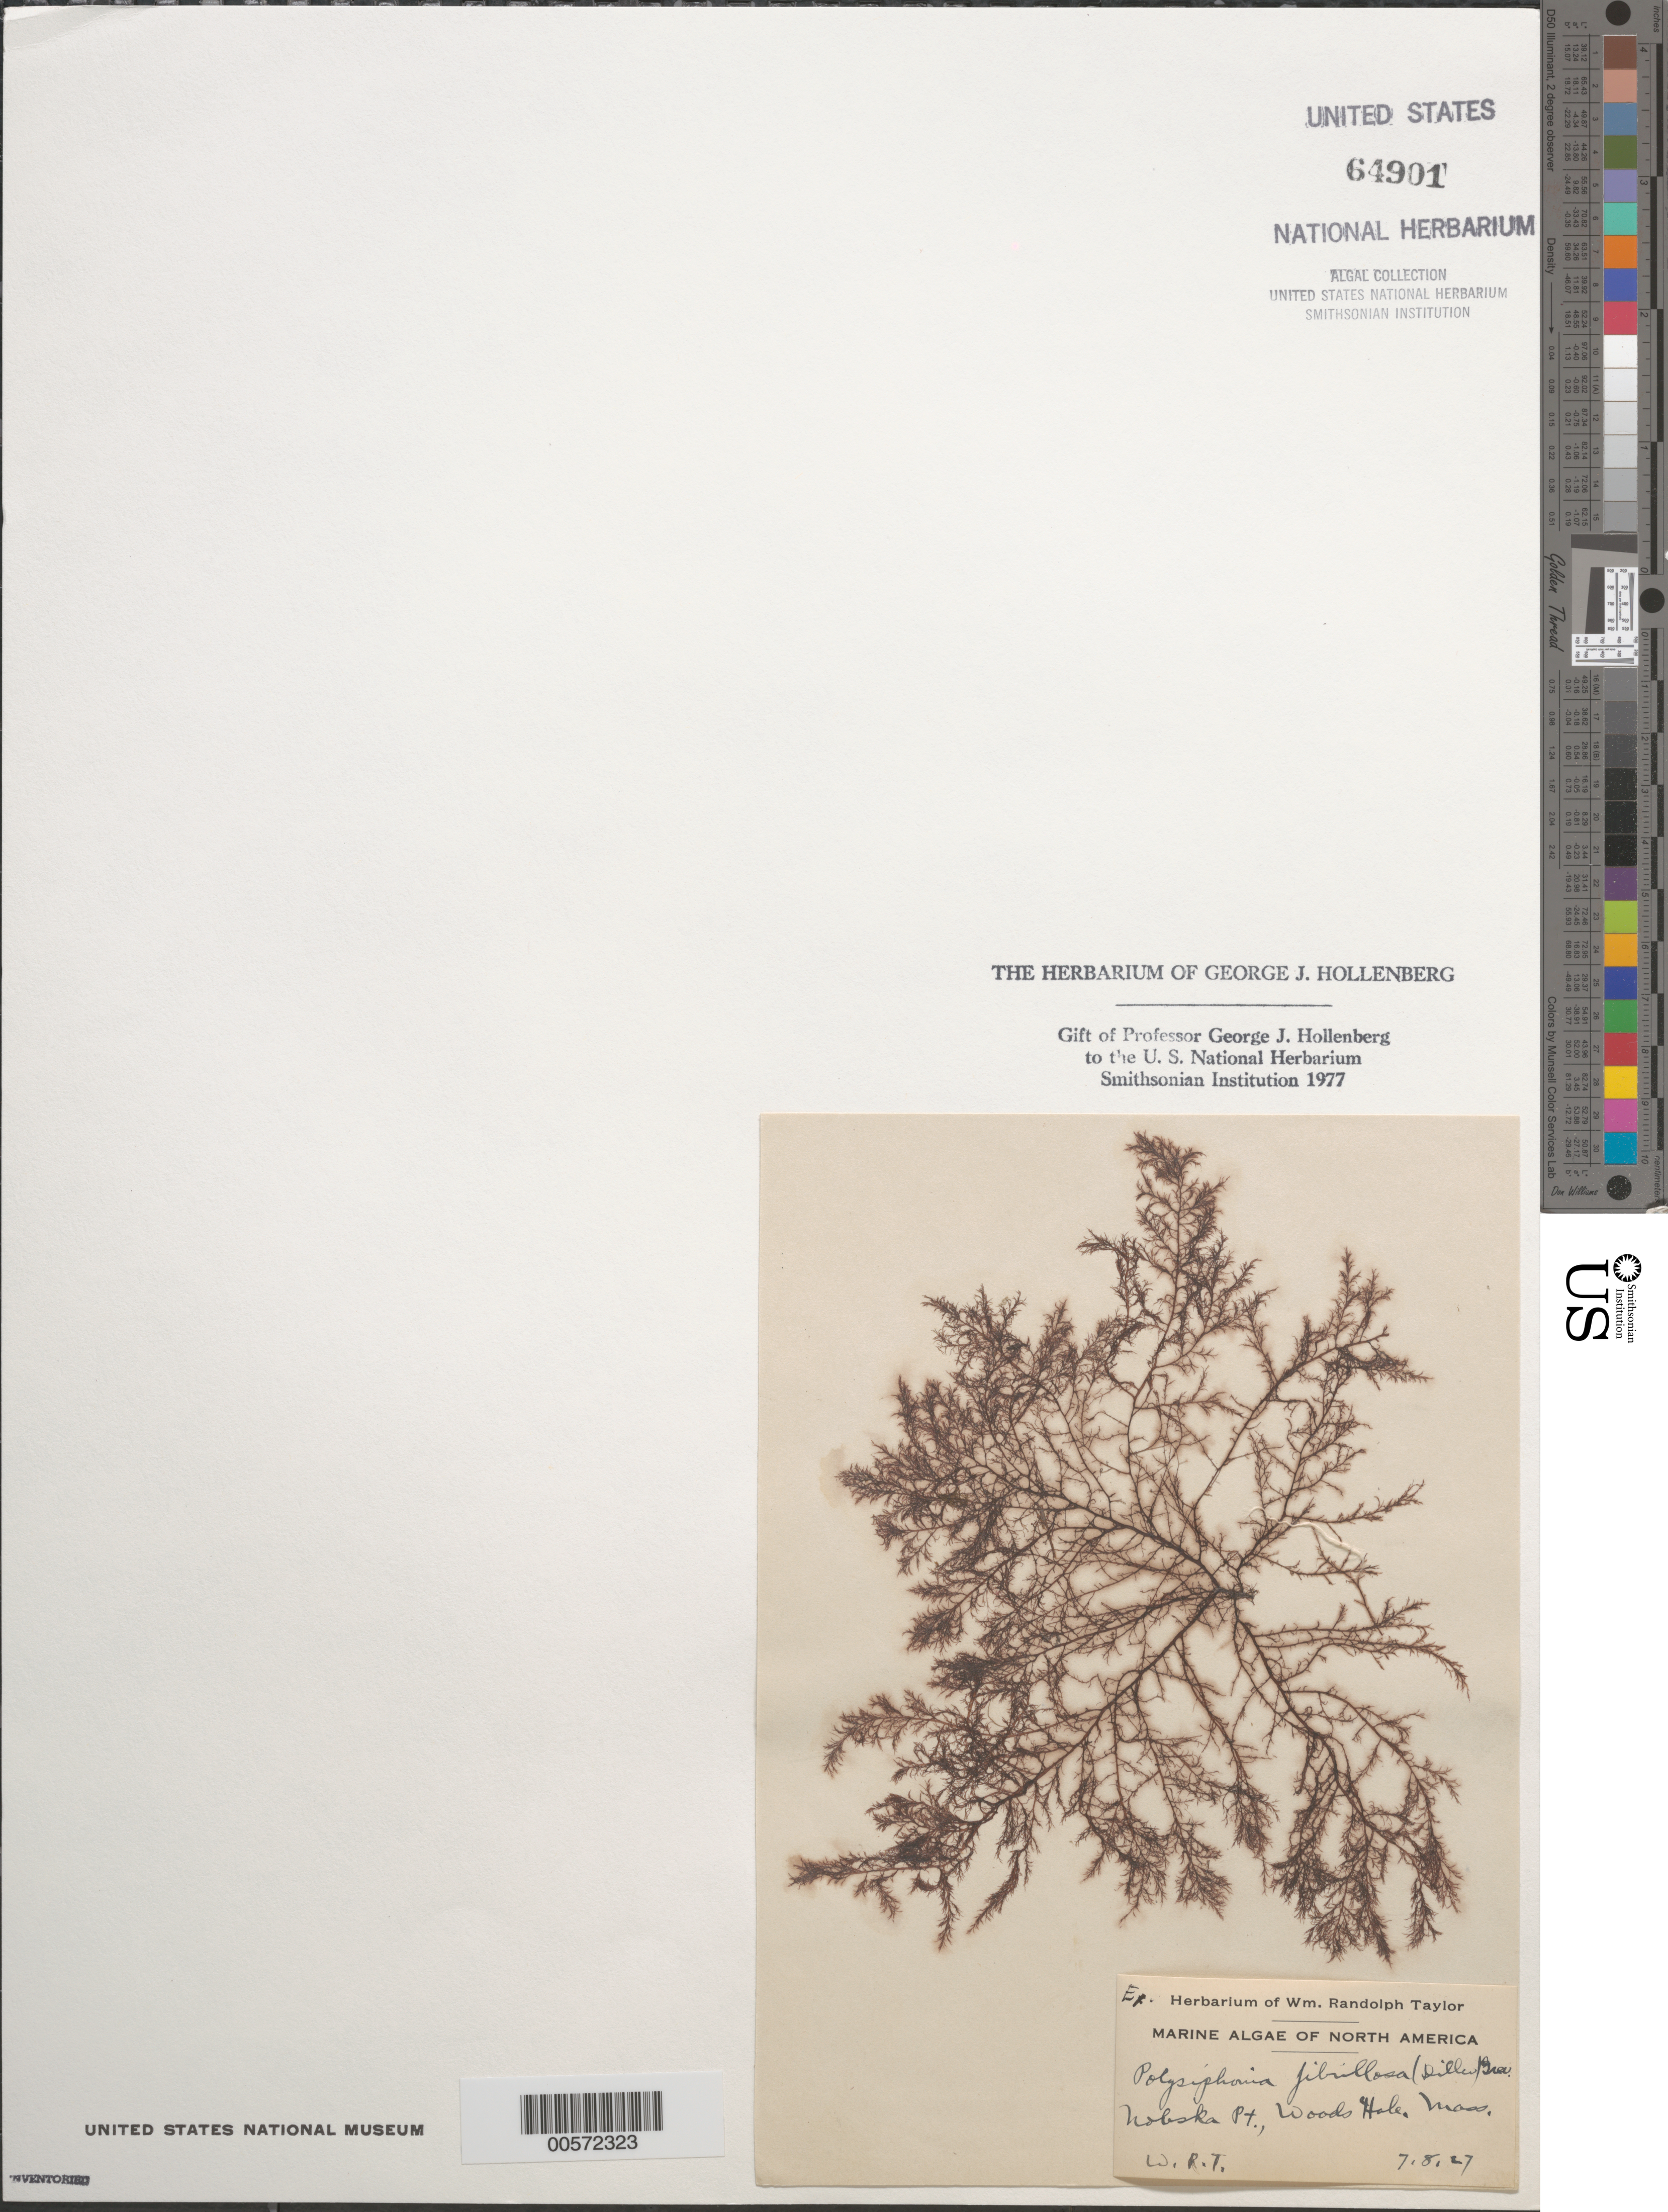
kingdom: Plantae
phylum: Rhodophyta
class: Florideophyceae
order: Ceramiales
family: Rhodomelaceae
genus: Leptosiphonia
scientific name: Leptosiphonia fibrillosa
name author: (C. Agardh) Savoie & G.W. Saunders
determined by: Algae name updating Project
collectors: W. R. Taylor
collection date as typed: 08 Jul 1927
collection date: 1927-07-08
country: United States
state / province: Massachusetts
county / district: Barnstable County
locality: Woods Hole, Nobska Point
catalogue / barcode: US 64901